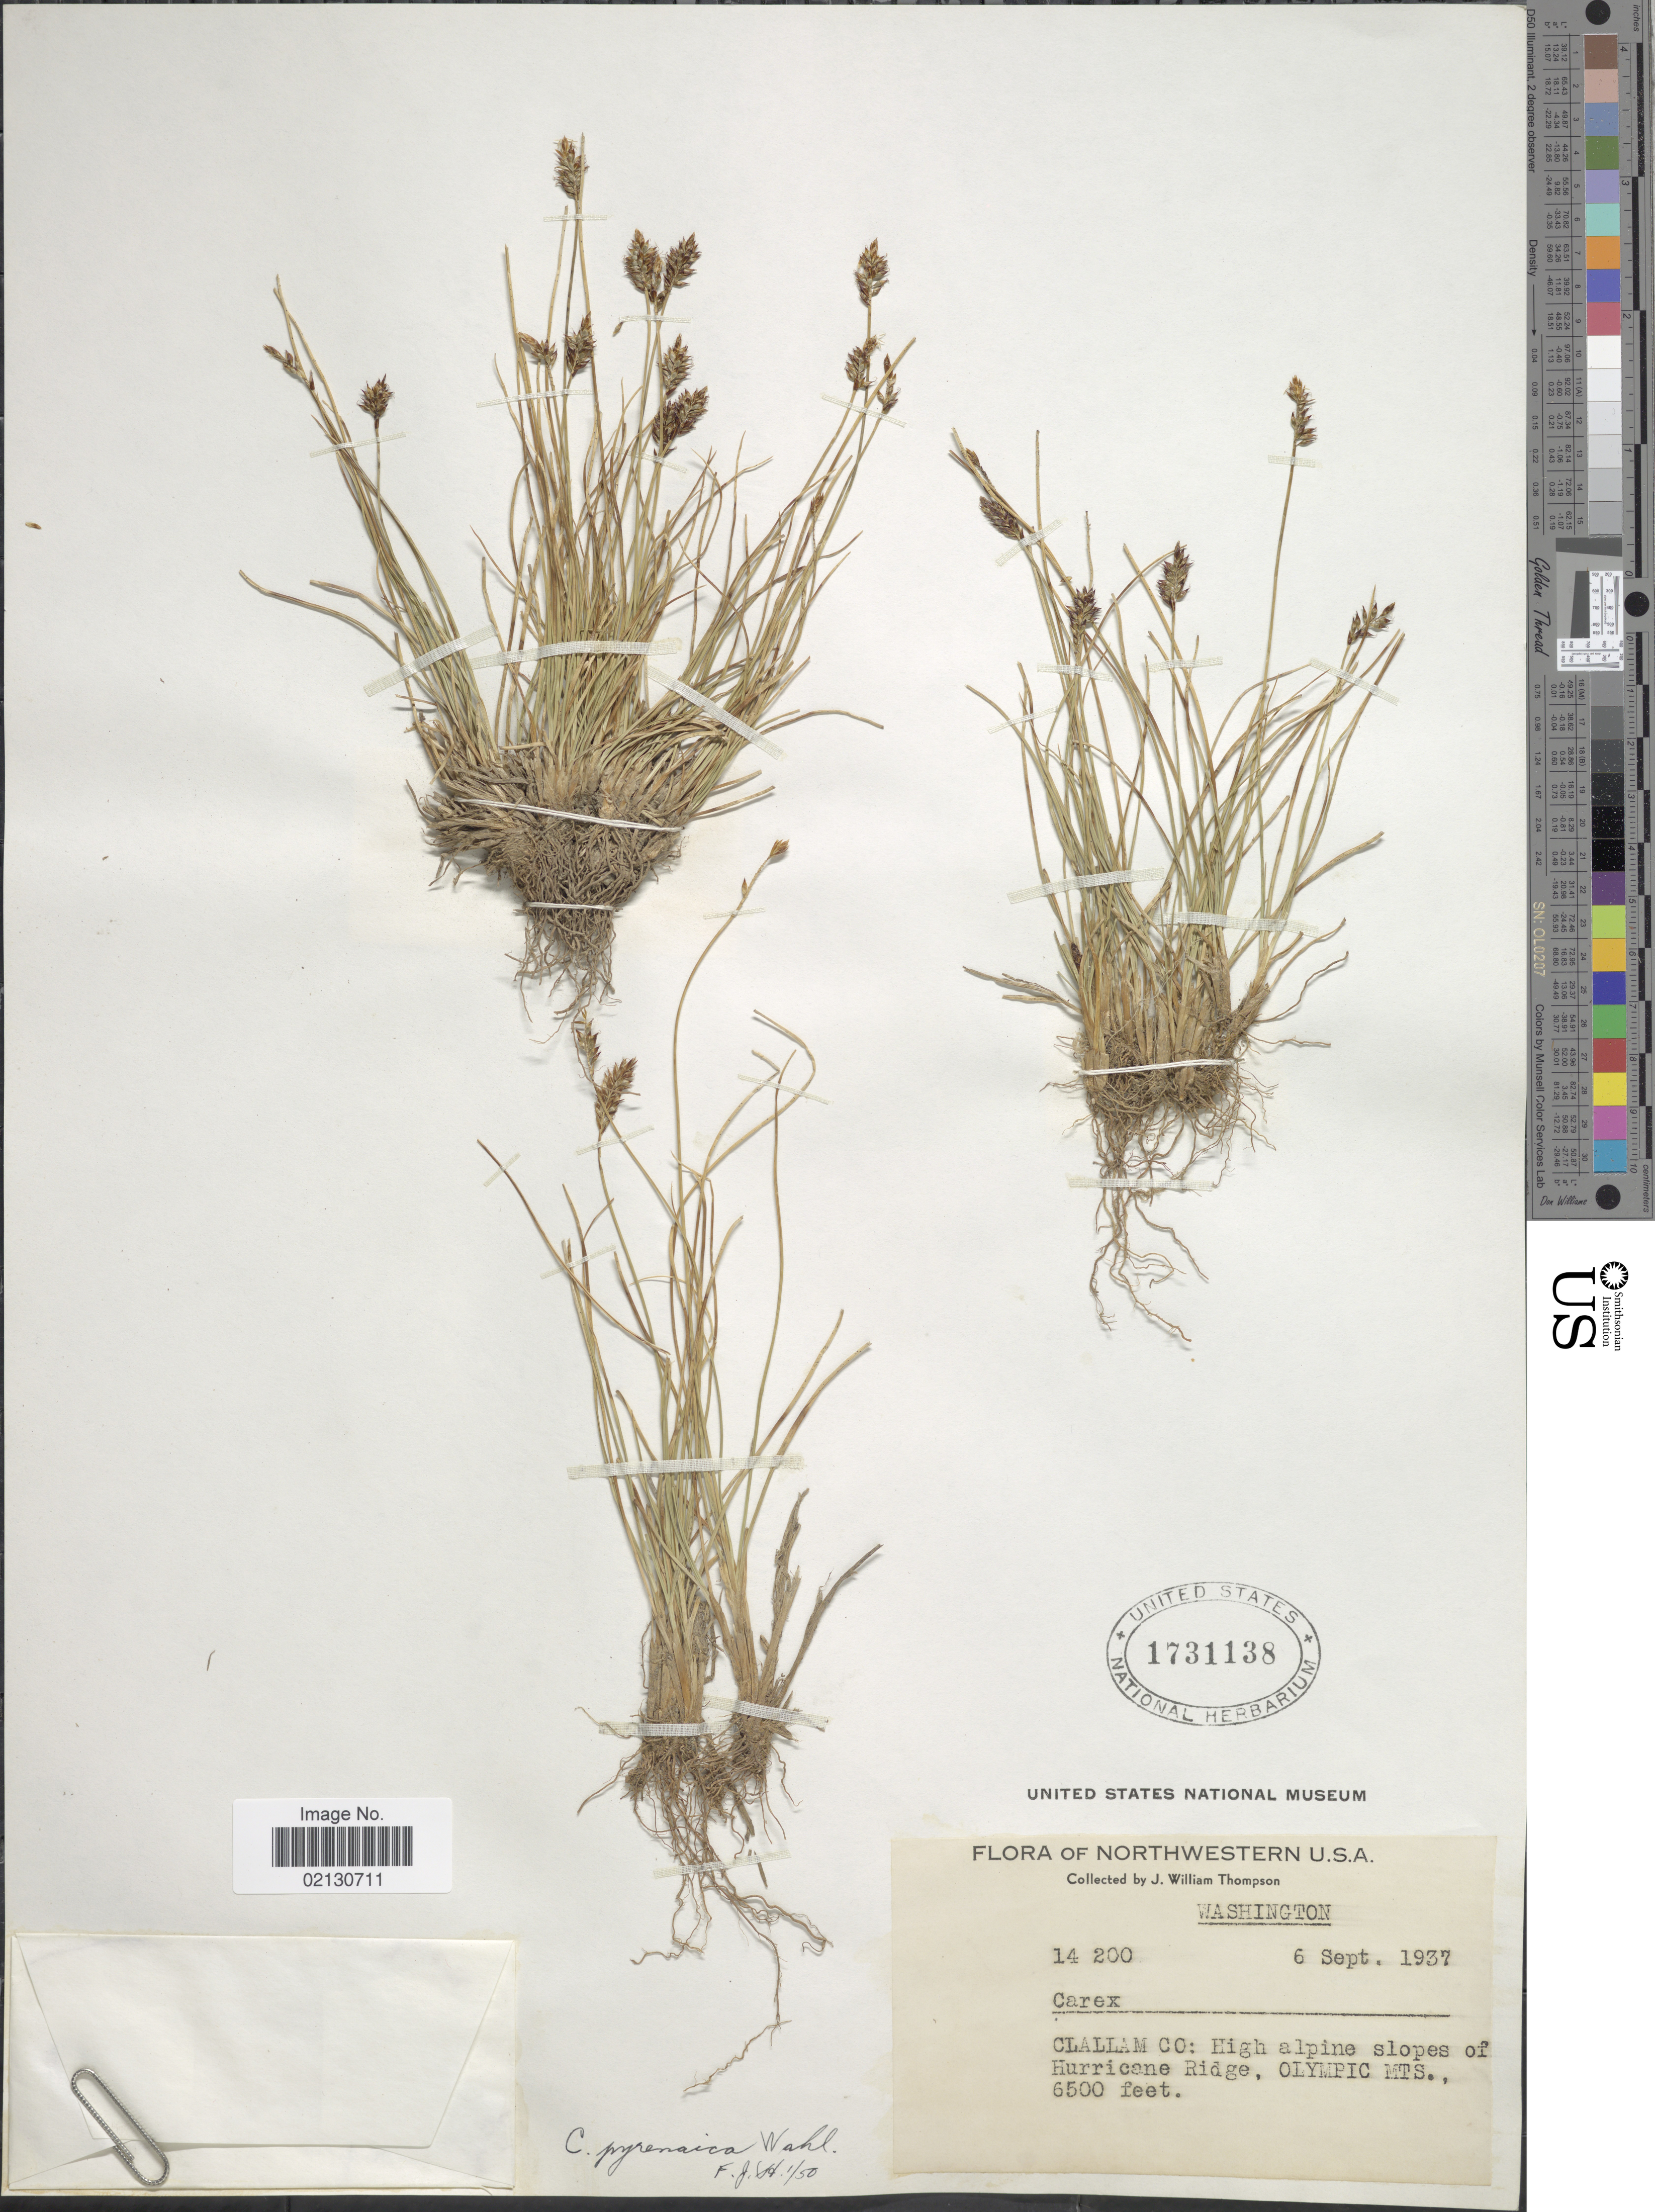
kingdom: Plantae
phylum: Tracheophyta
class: Liliopsida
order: Poales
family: Cyperaceae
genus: Carex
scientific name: Carex micropoda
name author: C.A. Mey.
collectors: J. W. Thompson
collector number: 14200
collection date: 1937-09-06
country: United States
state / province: Washington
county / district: Clallam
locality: Clallam Co: Hurricane Ridge, Olympic Mts.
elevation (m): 1981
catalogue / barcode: US 1731138